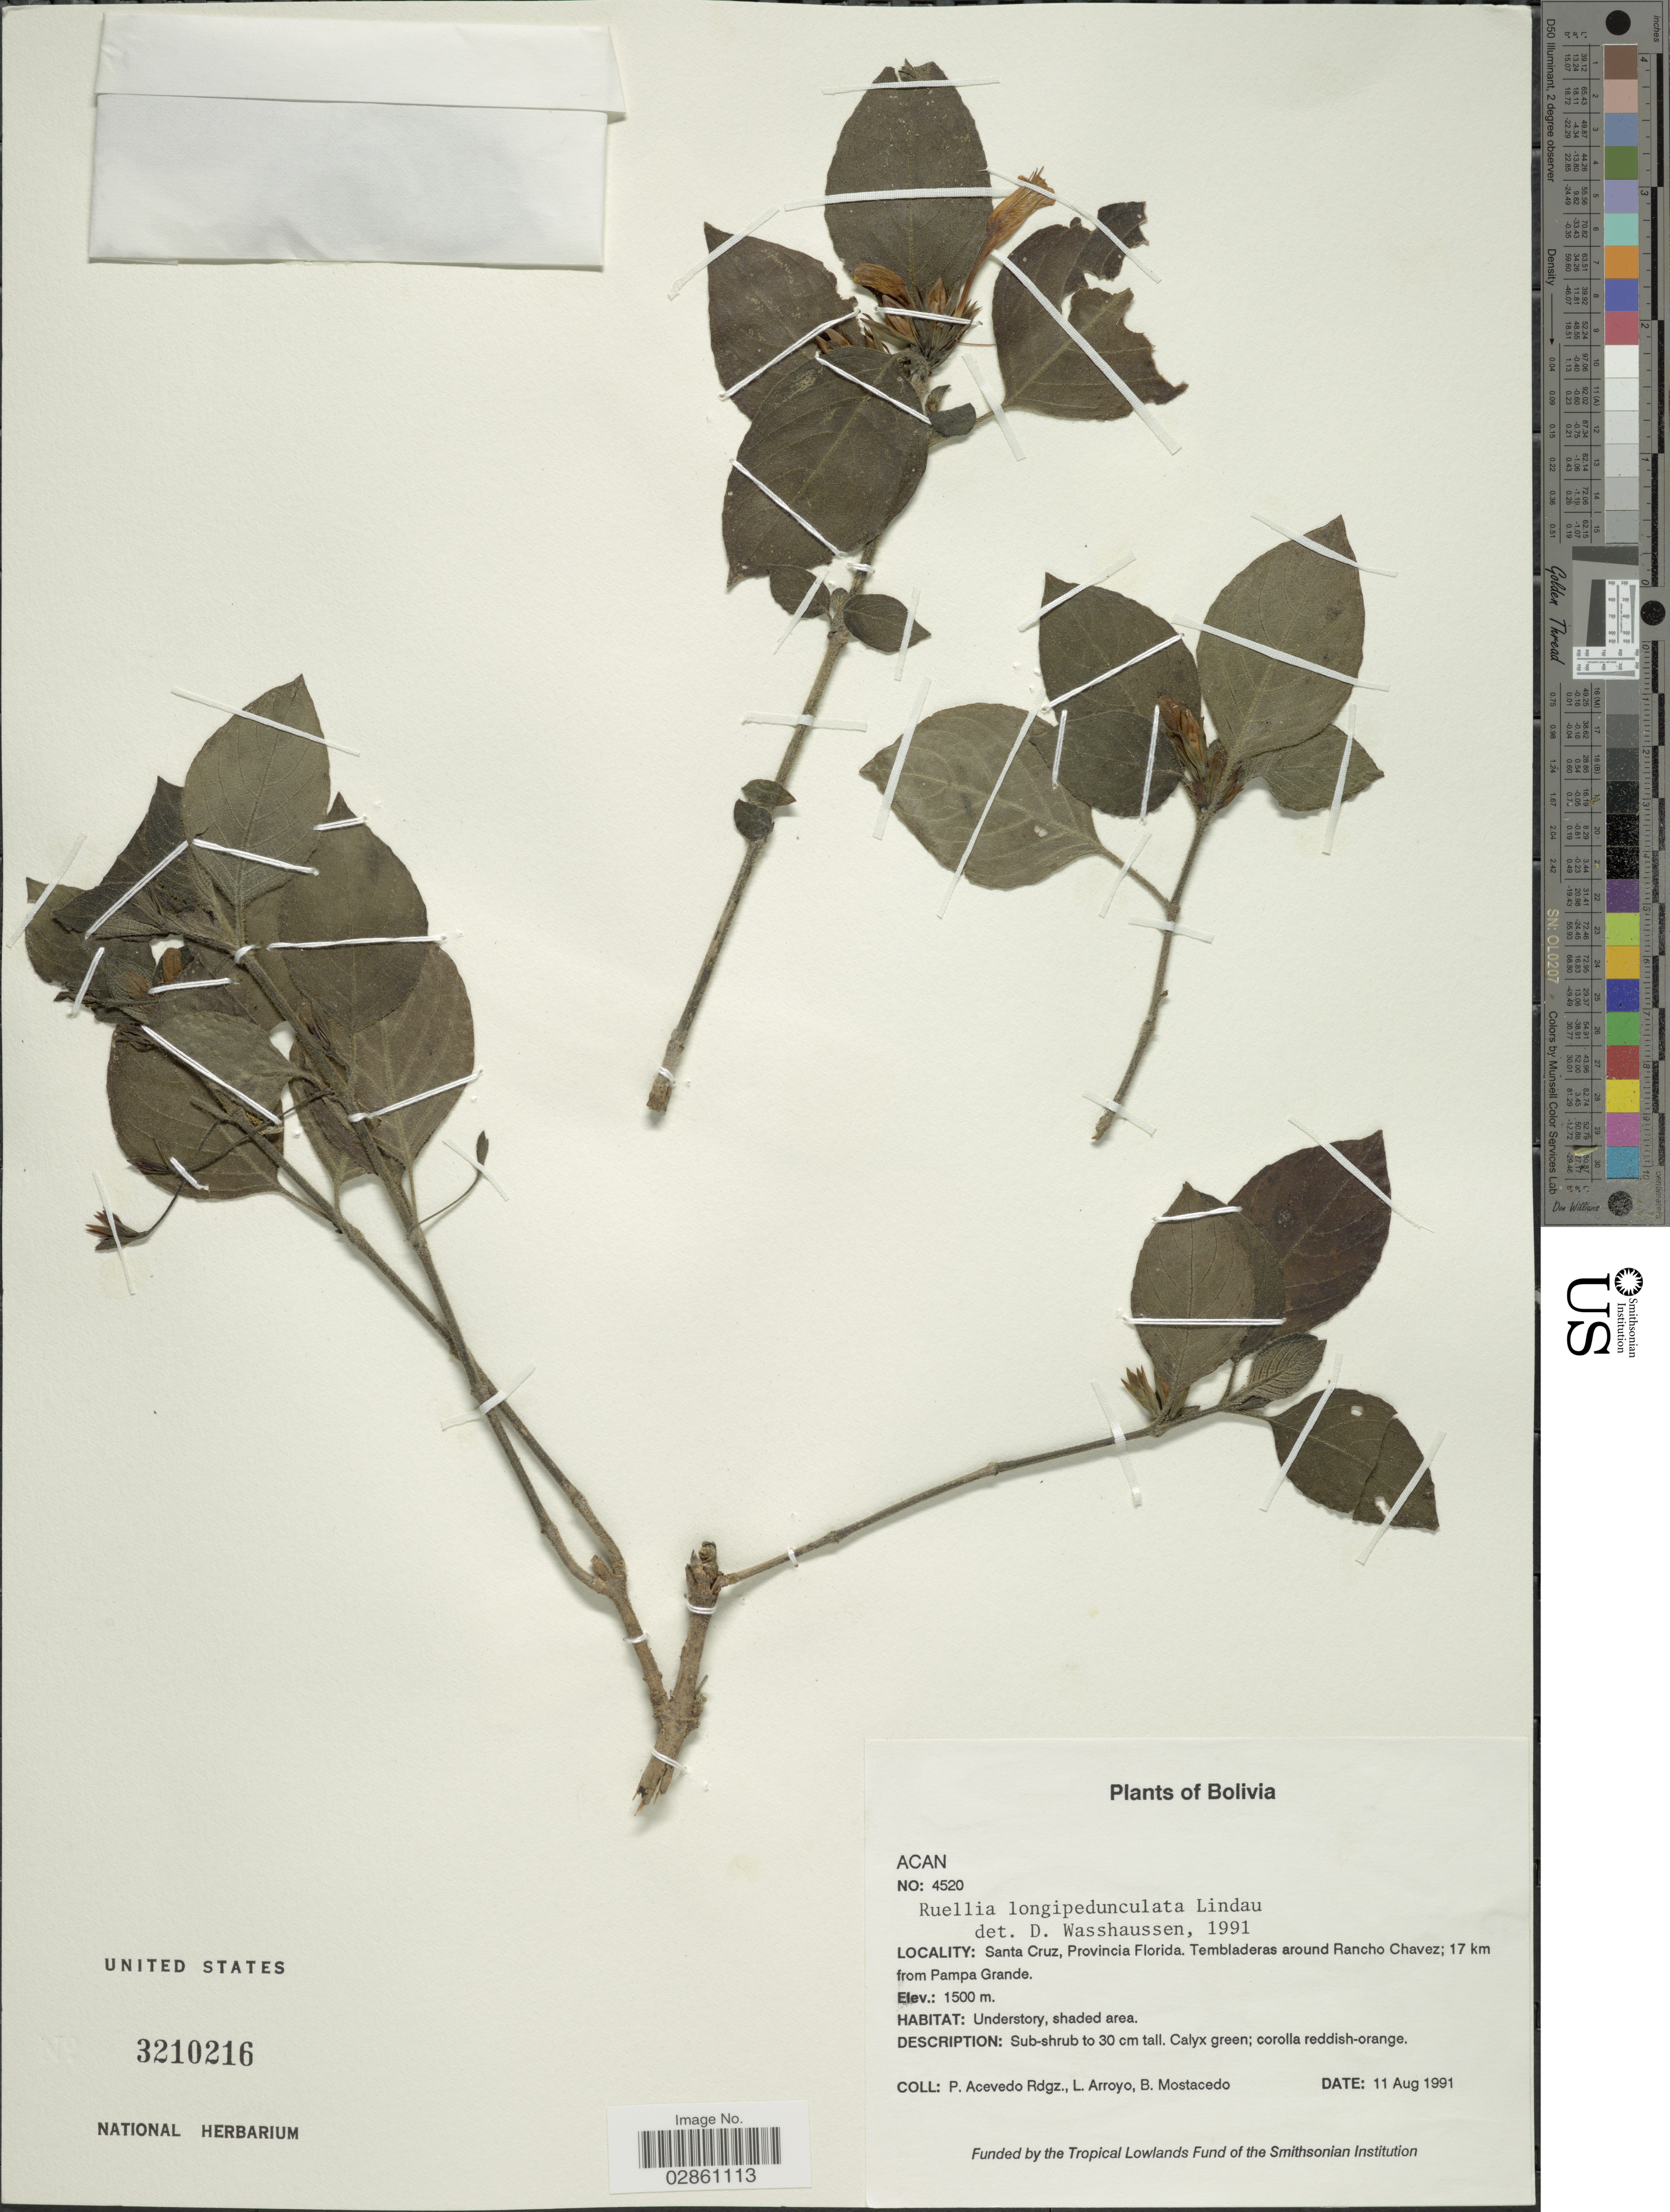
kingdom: Plantae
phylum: Tracheophyta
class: Magnoliopsida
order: Lamiales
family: Acanthaceae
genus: Ruellia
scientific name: Ruellia longipedunculata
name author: Lindau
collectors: P. Acevedo-Rodr., L. Arroyo & B. Mostacedo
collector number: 4520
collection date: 1991-08-11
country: Bolivia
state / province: Santa Cruz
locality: Provincia Florida. Tembladeras around Rancho Chavez; 17 km from Pampa Grande.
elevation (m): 1500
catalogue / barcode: US 3210216